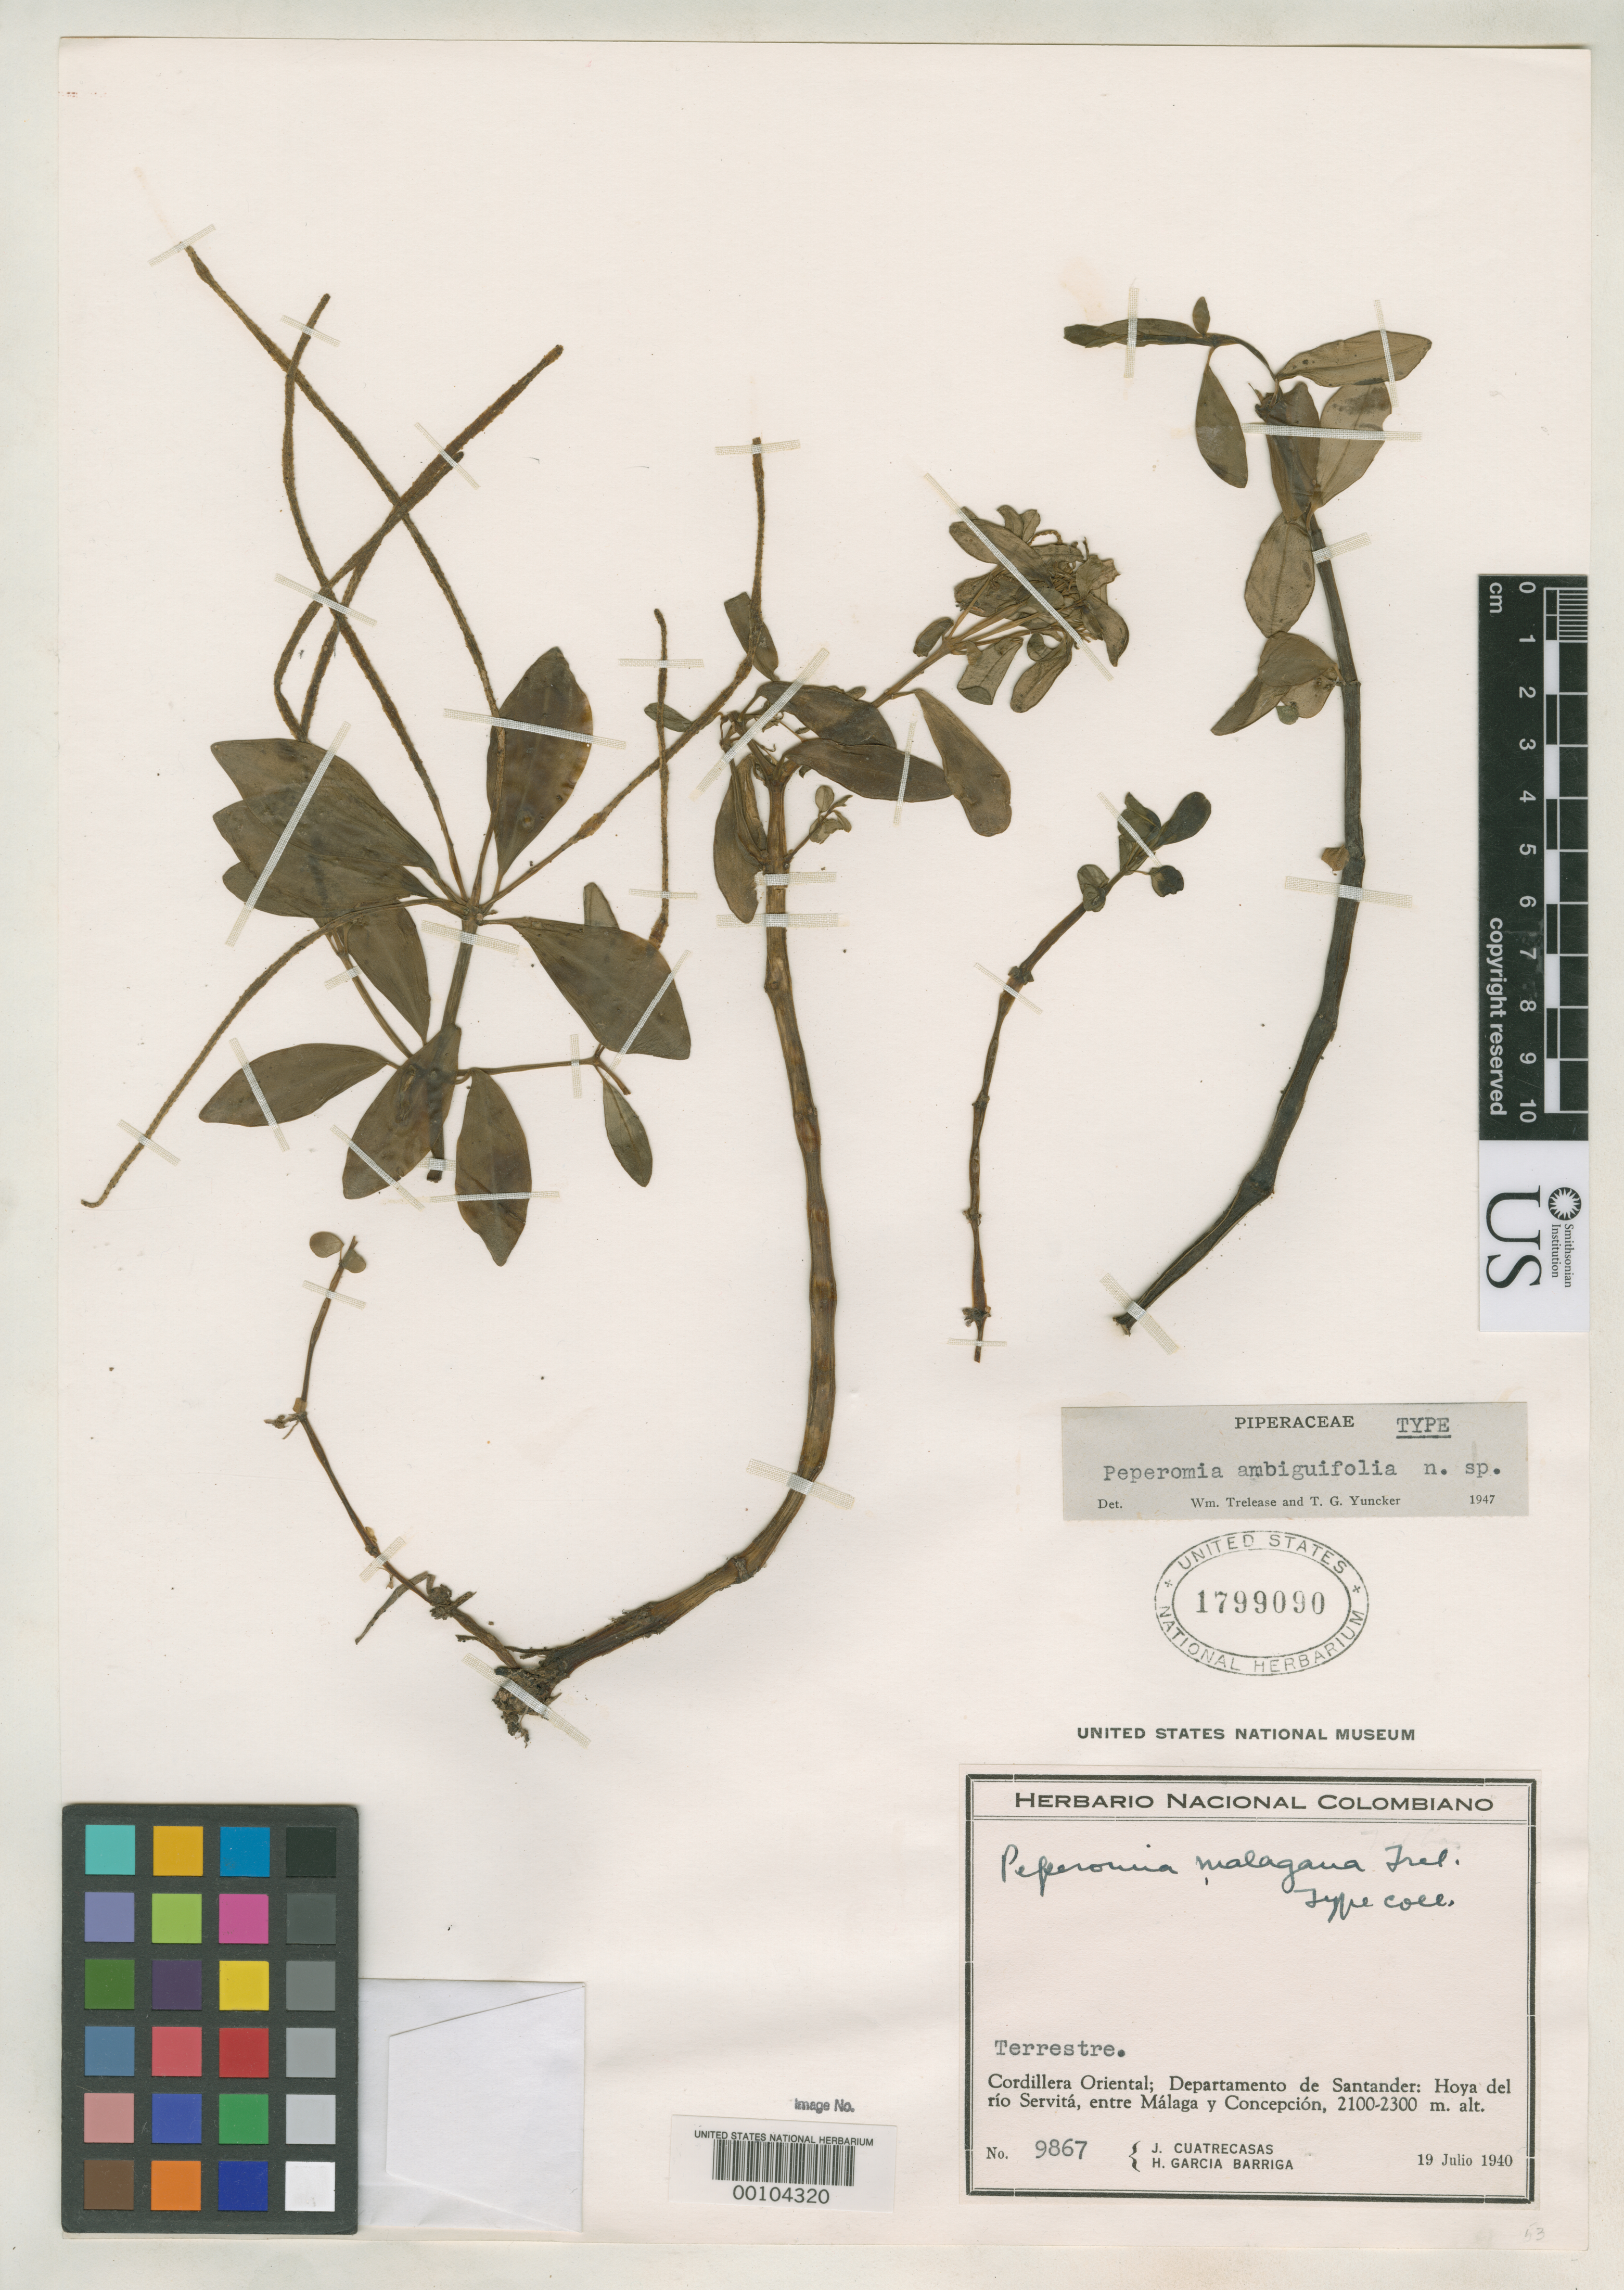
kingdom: Plantae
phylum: Tracheophyta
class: Magnoliopsida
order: Piperales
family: Piperaceae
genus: Peperomia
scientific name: Peperomia ambiguifolia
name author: Trel. & Yunck.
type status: Holotype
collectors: J. Cuatrecasas & H. García Barriga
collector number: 9867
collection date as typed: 19 Jul 1940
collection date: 1940-07-19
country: Colombia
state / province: Santander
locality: Rio Servita, between Malaga and Concepcion.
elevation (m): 2100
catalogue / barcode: US 1799090